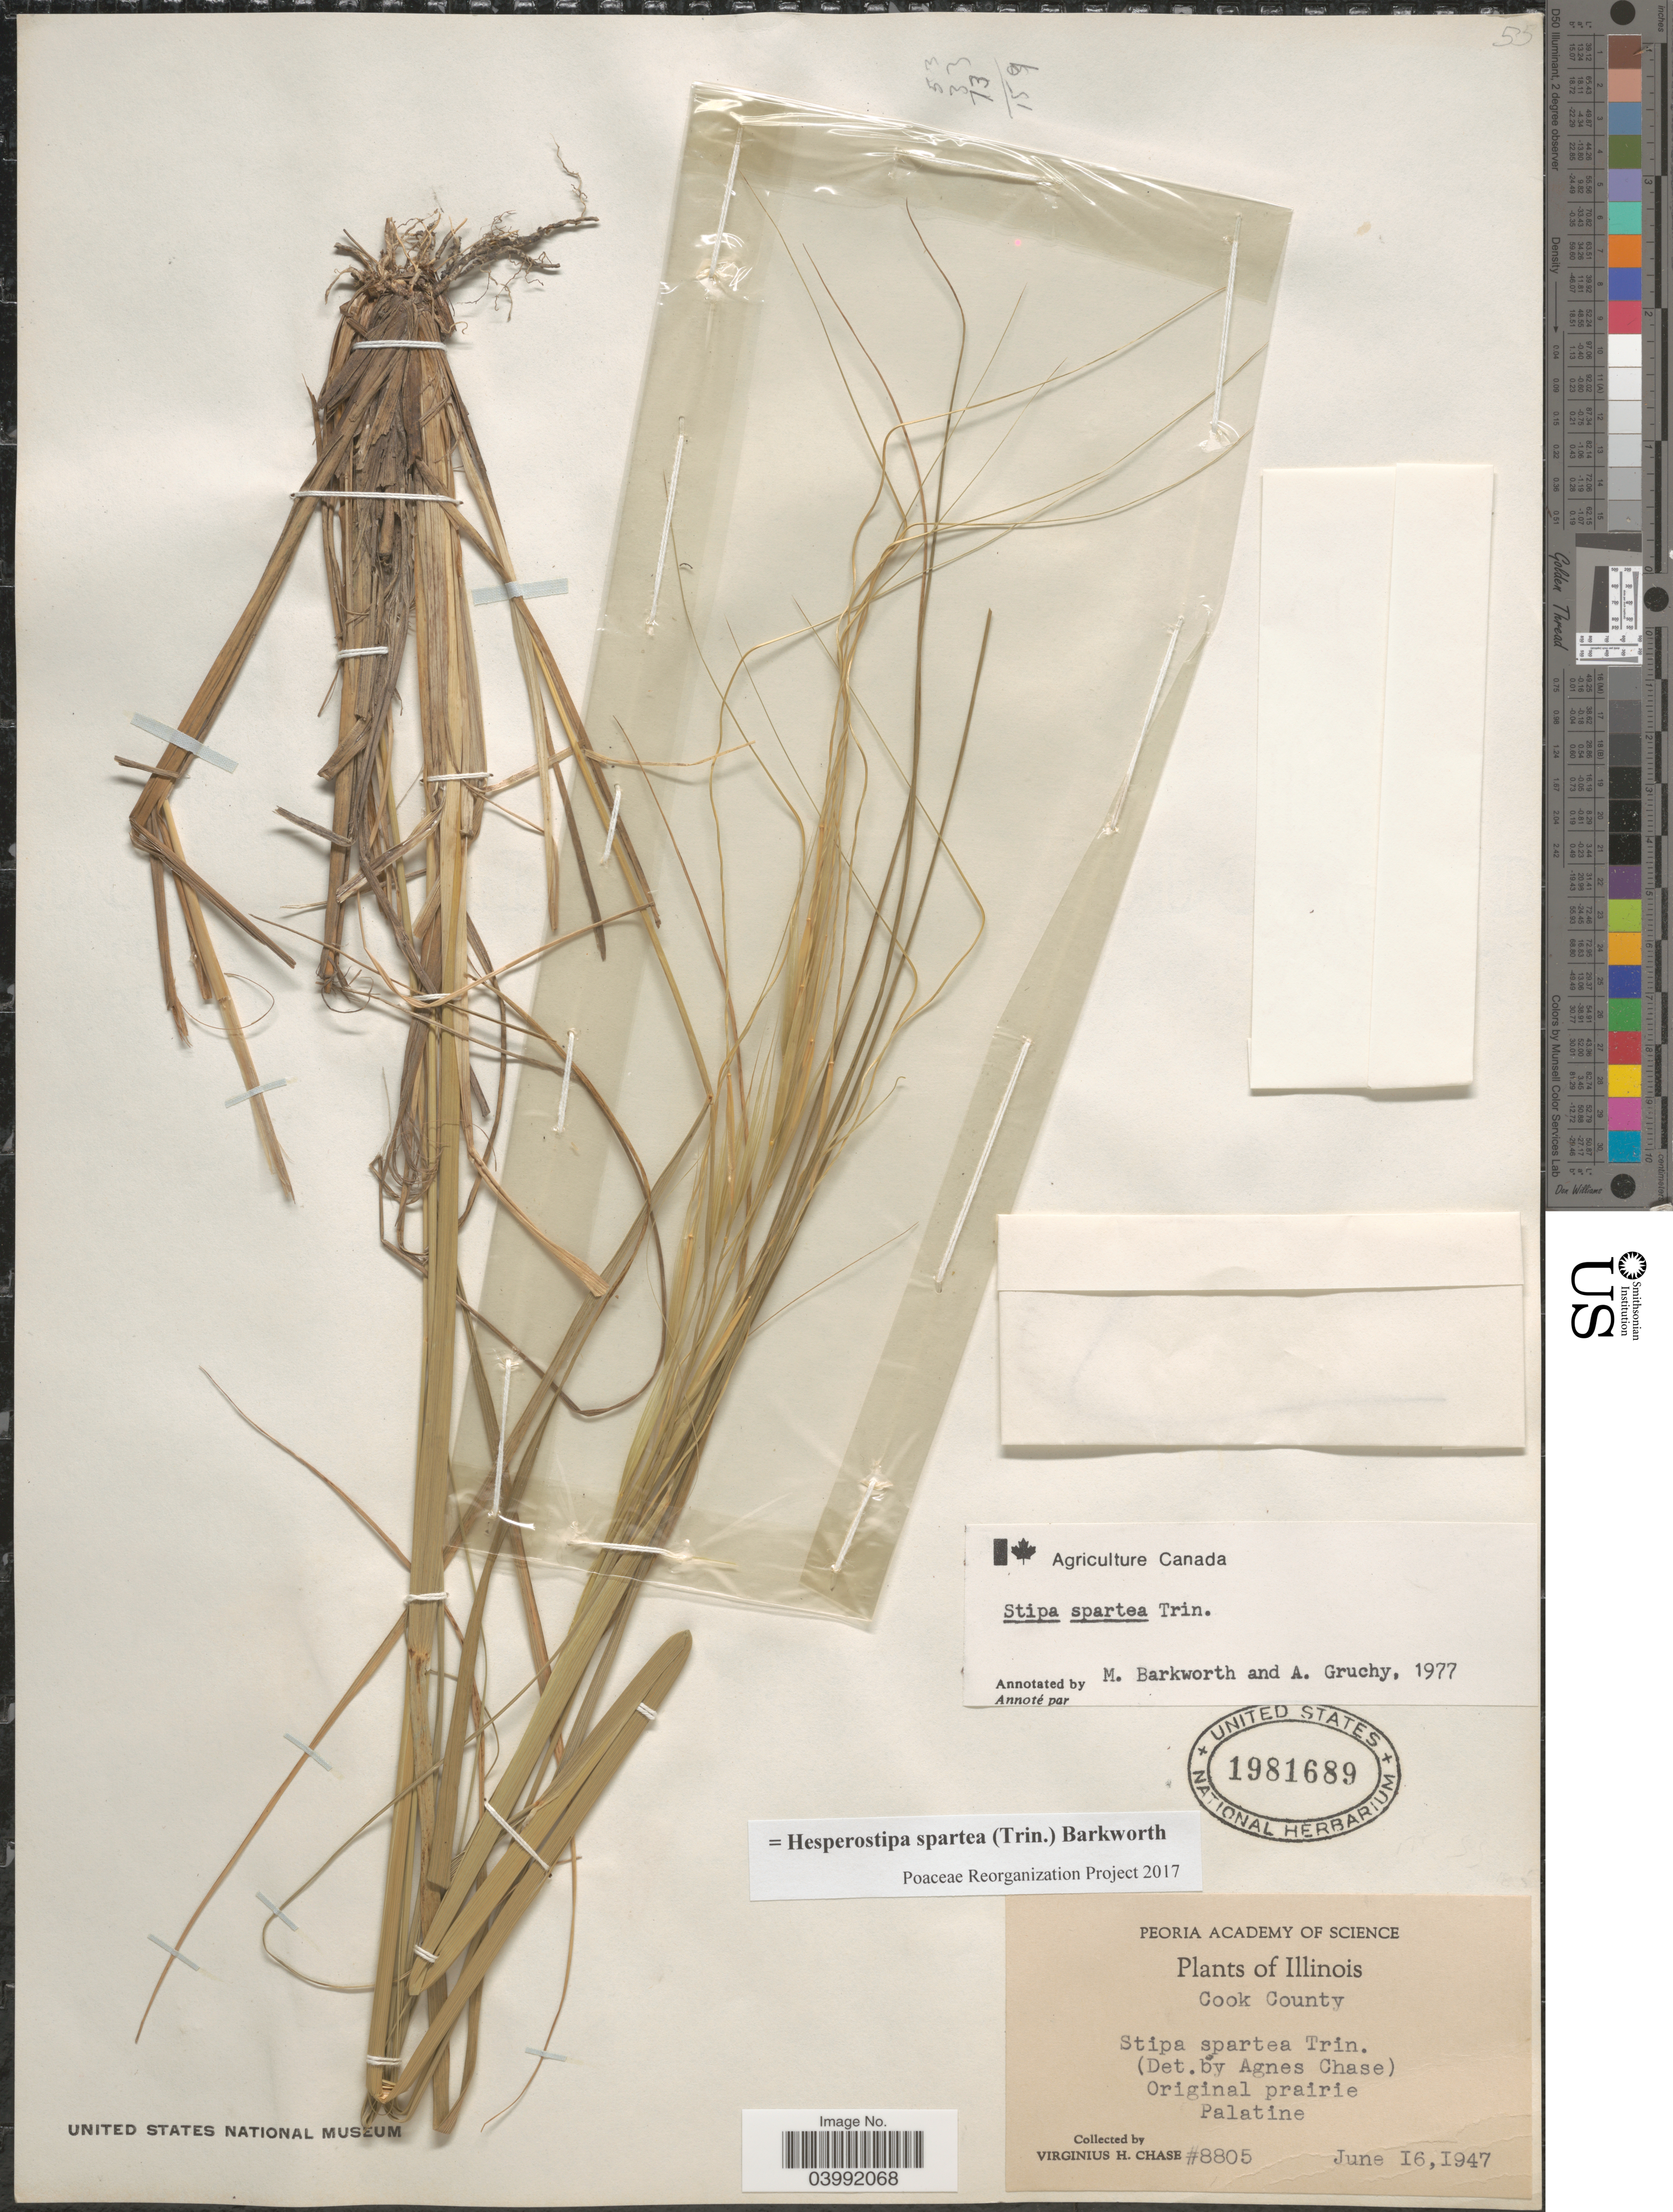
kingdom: Plantae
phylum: Tracheophyta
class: Liliopsida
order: Poales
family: Poaceae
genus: Hesperostipa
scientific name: Hesperostipa spartea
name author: (Trin.) Barkworth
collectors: V. H. Chase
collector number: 8805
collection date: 1947-06-16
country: United States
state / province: Illinois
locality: Cook County. Palatine.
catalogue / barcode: US 1981689